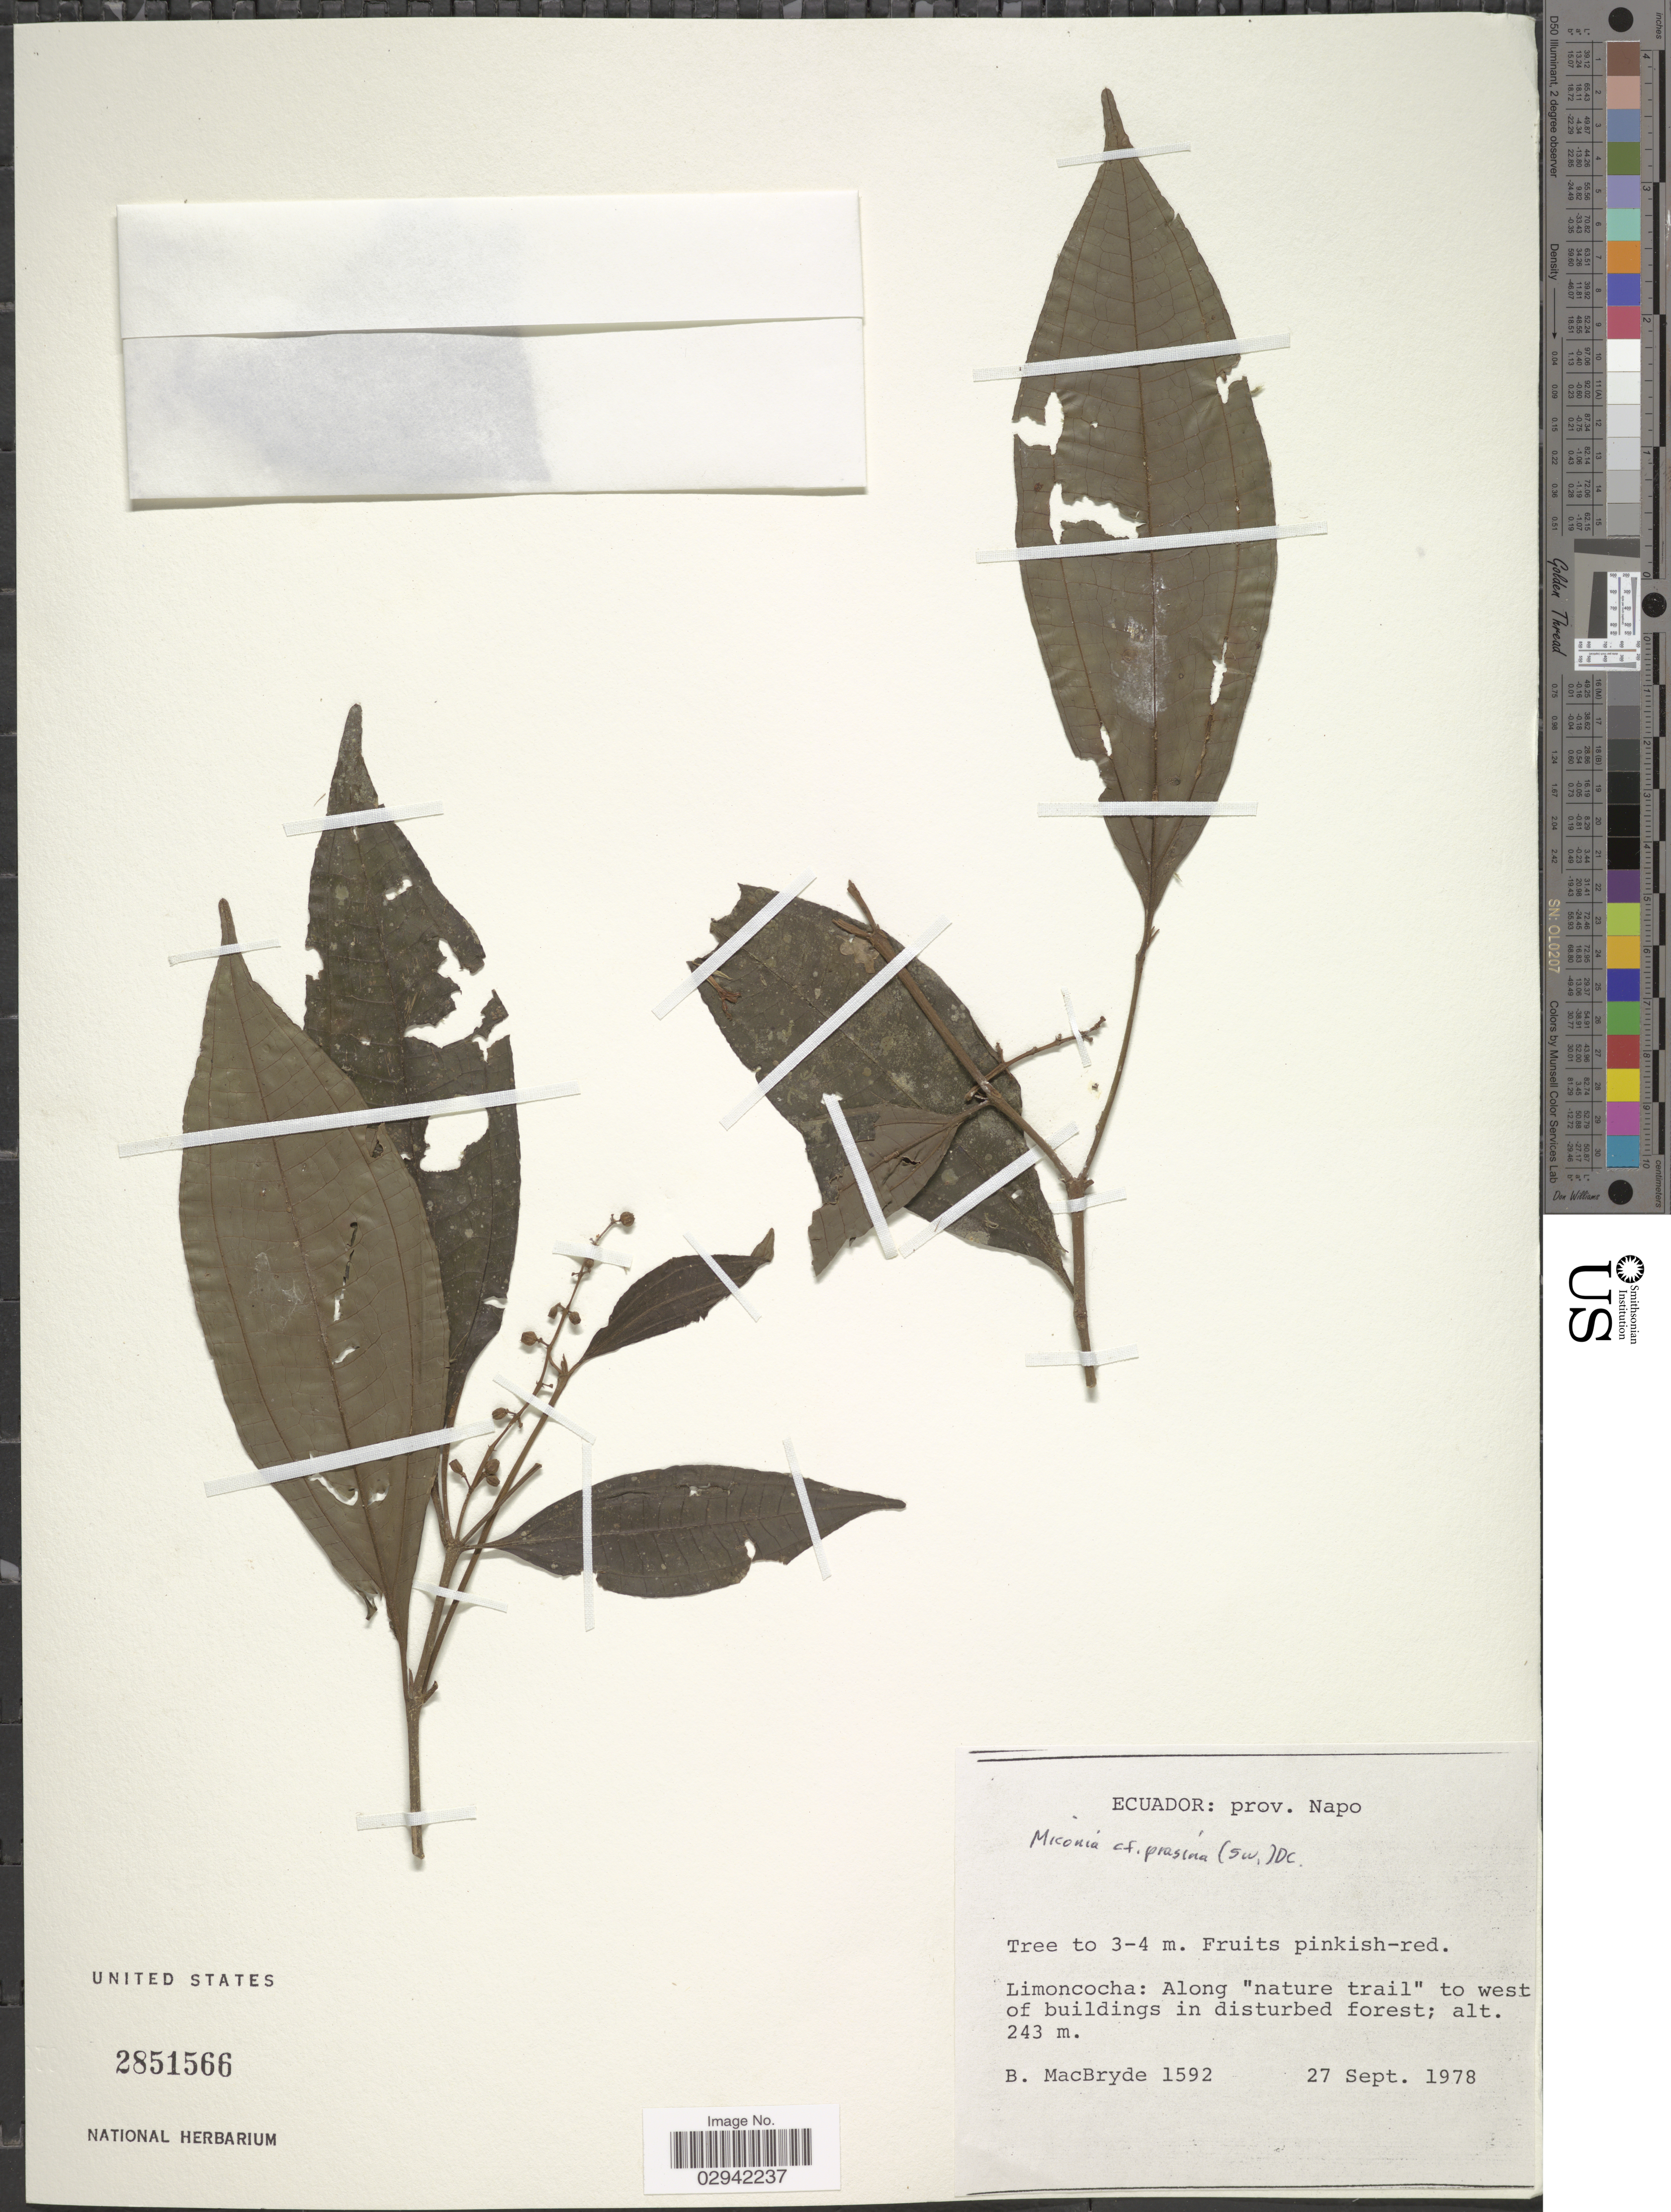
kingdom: Plantae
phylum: Tracheophyta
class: Magnoliopsida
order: Myrtales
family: Melastomataceae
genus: Miconia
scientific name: Miconia prasina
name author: (Sw.) DC.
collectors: B. MacBryde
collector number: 1592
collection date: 1978-09-27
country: Ecuador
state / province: Napo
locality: Limoncocha: Along "nature trail" to west of buildings in disturbed forest.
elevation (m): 243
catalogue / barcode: US 2851566